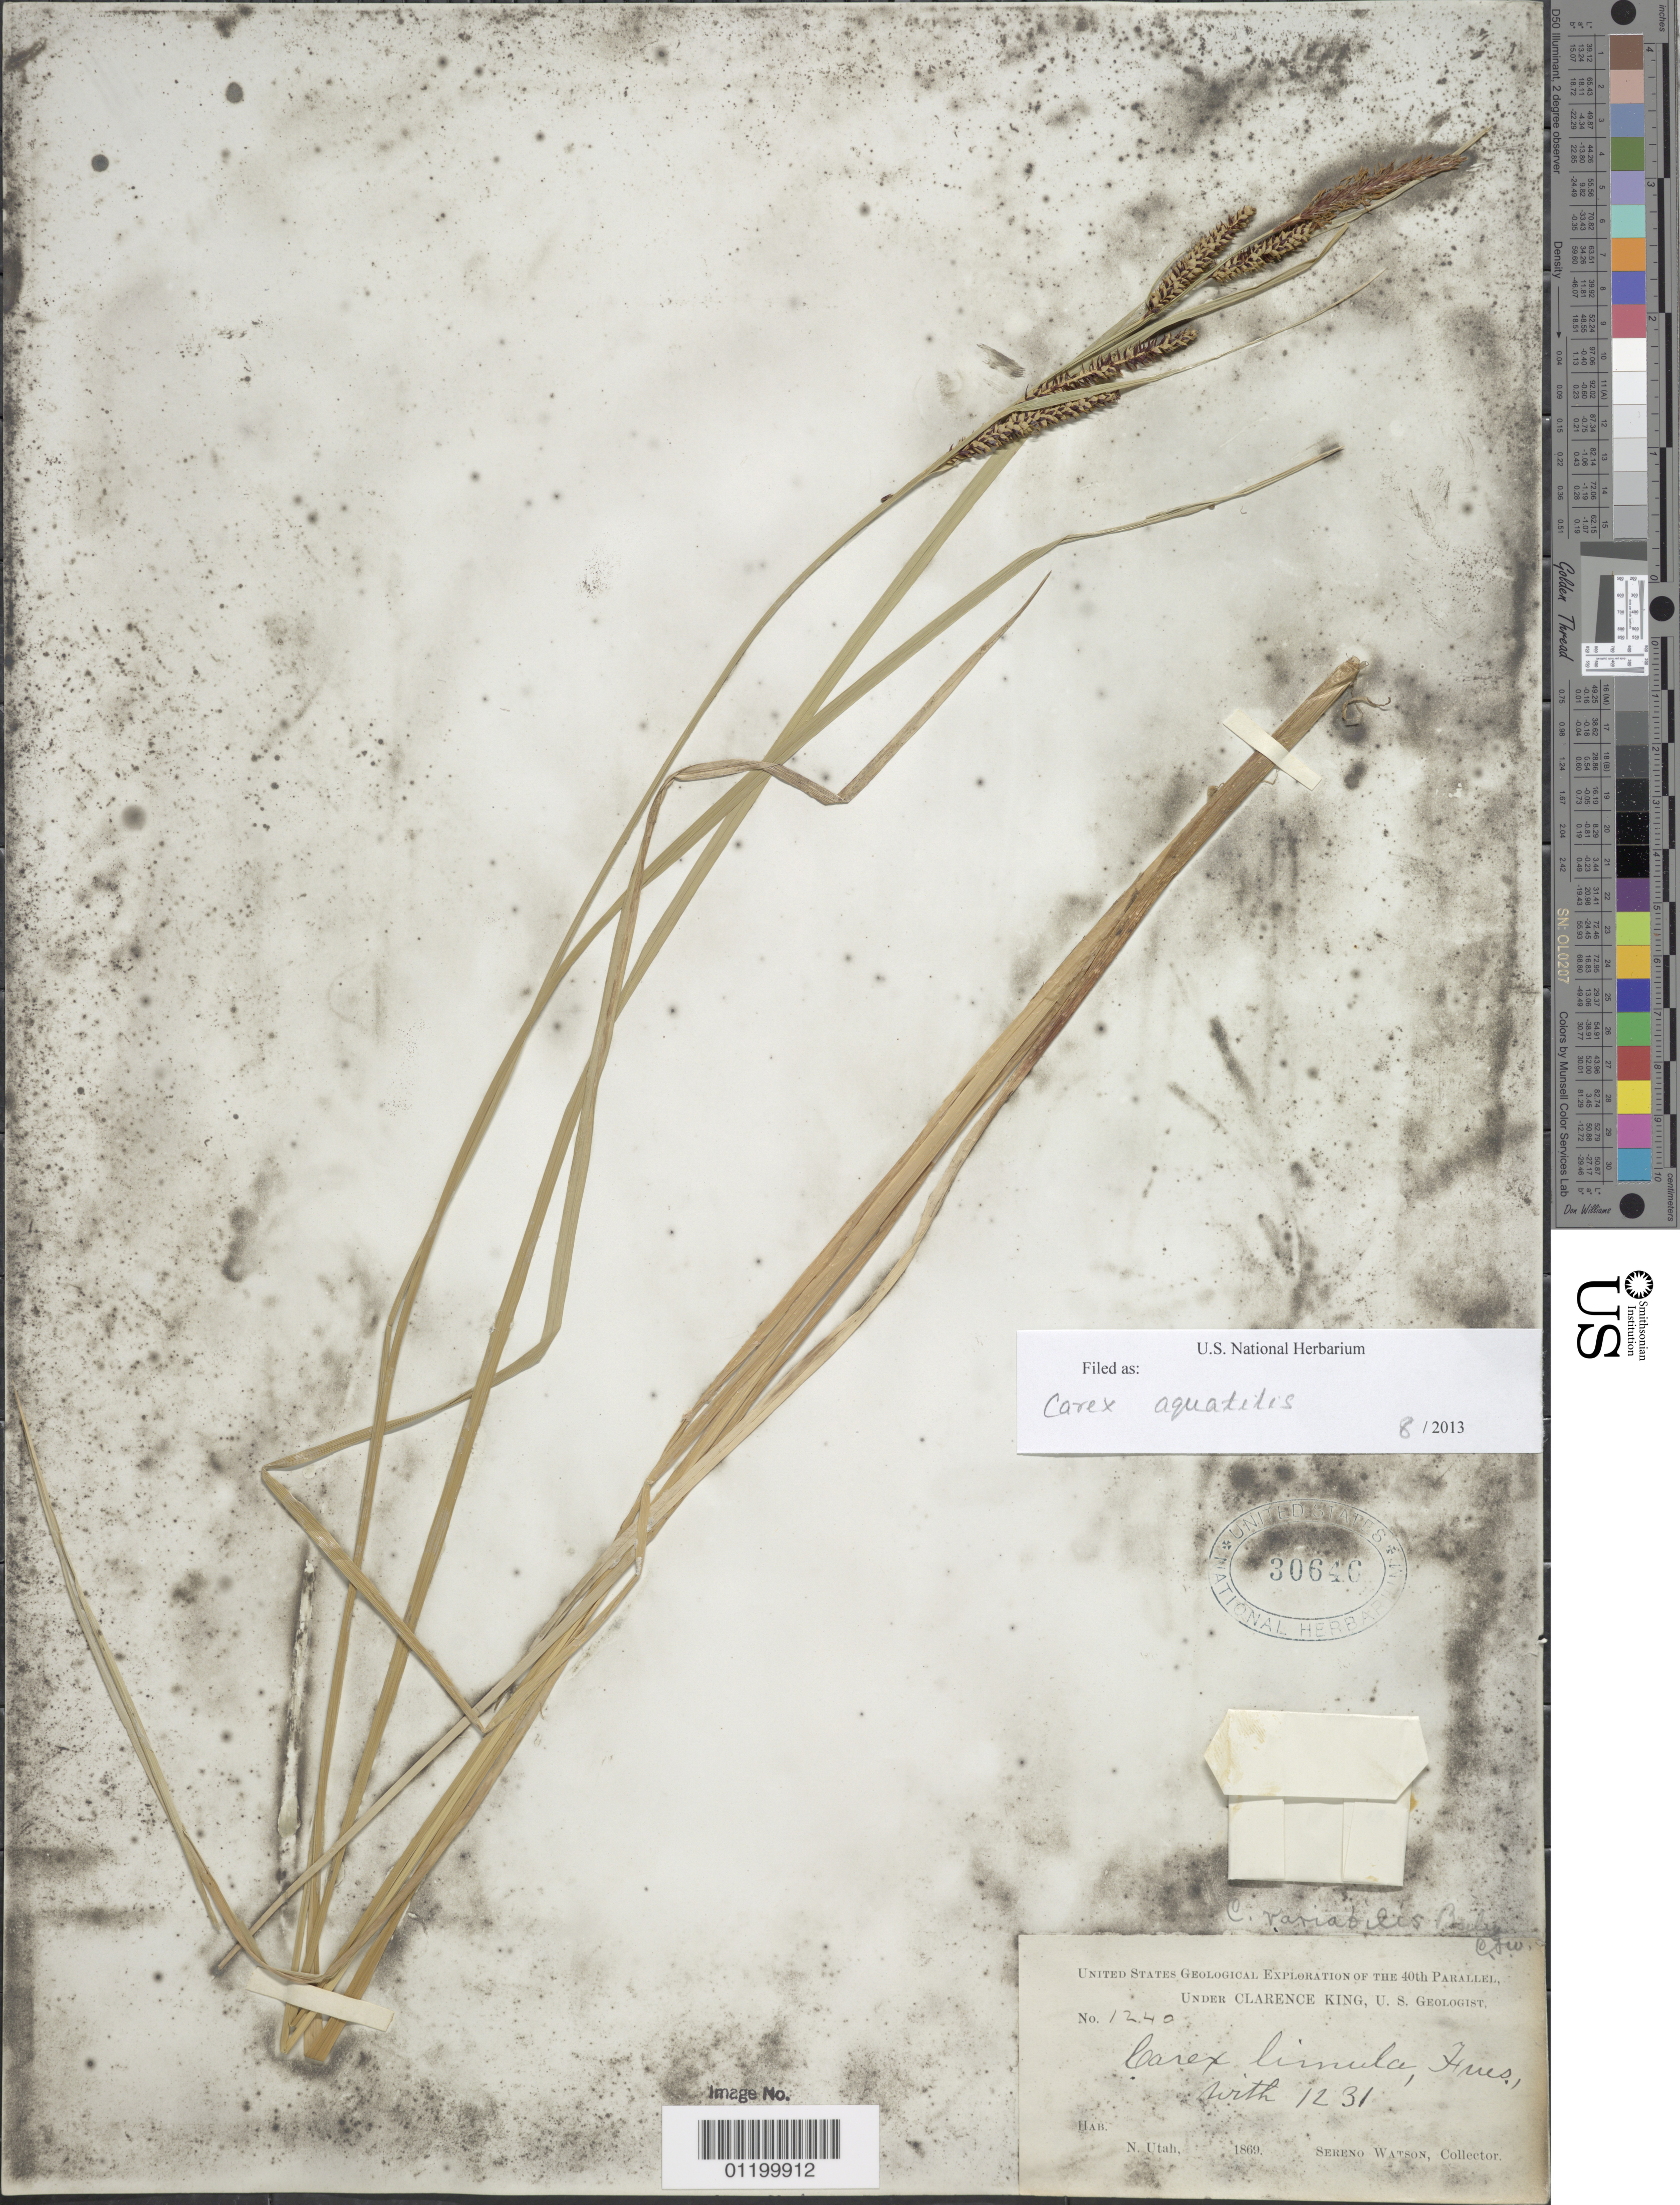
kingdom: Plantae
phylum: Tracheophyta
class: Liliopsida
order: Poales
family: Cyperaceae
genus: Carex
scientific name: Carex aquatilis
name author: Wahlenb.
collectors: S. Watson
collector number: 1240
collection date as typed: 1869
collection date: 1869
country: United States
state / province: Utah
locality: N. Utah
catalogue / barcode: US 30646